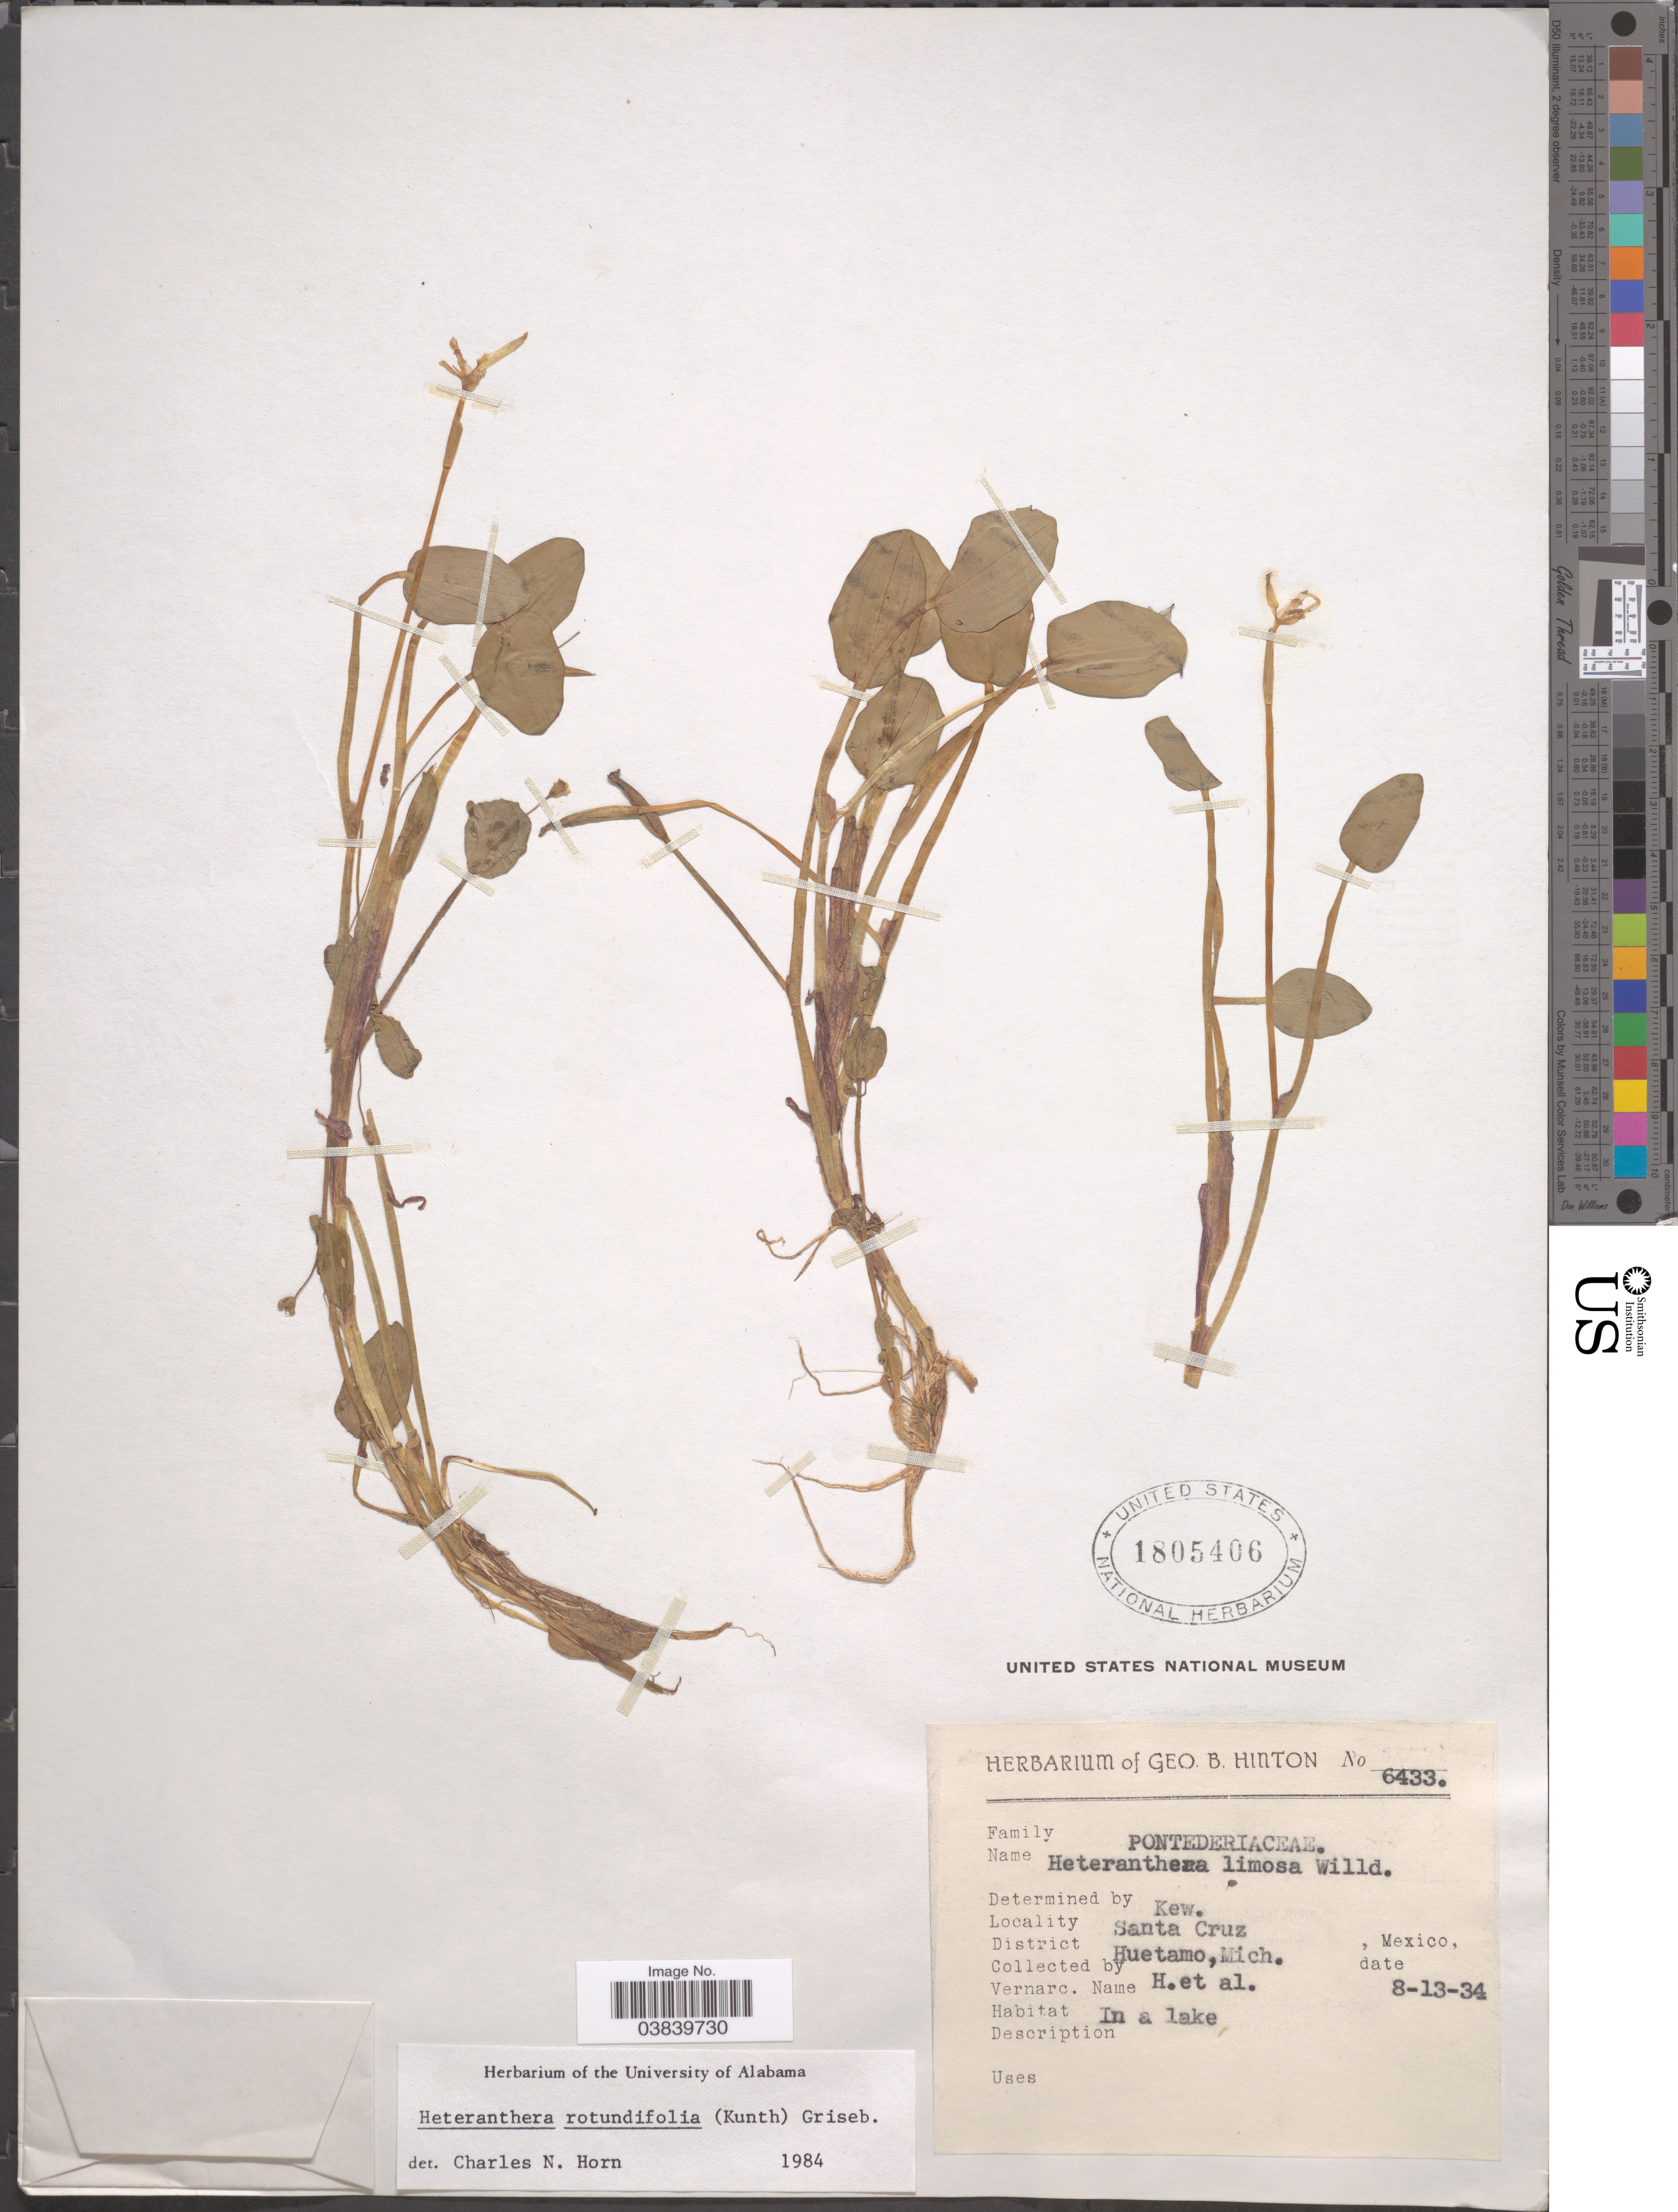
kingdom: Plantae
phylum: Tracheophyta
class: Liliopsida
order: Commelinales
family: Pontederiaceae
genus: Heteranthera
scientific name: Heteranthera rotundifolia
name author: (Kunth) Griseb.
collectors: G. B. Hinton & et al.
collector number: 6433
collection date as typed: Transcribed d/m/y: 13/8/34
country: Mexico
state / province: Michoacán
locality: Santa Cruz. District Huetamo, Mich.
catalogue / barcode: US 1805406